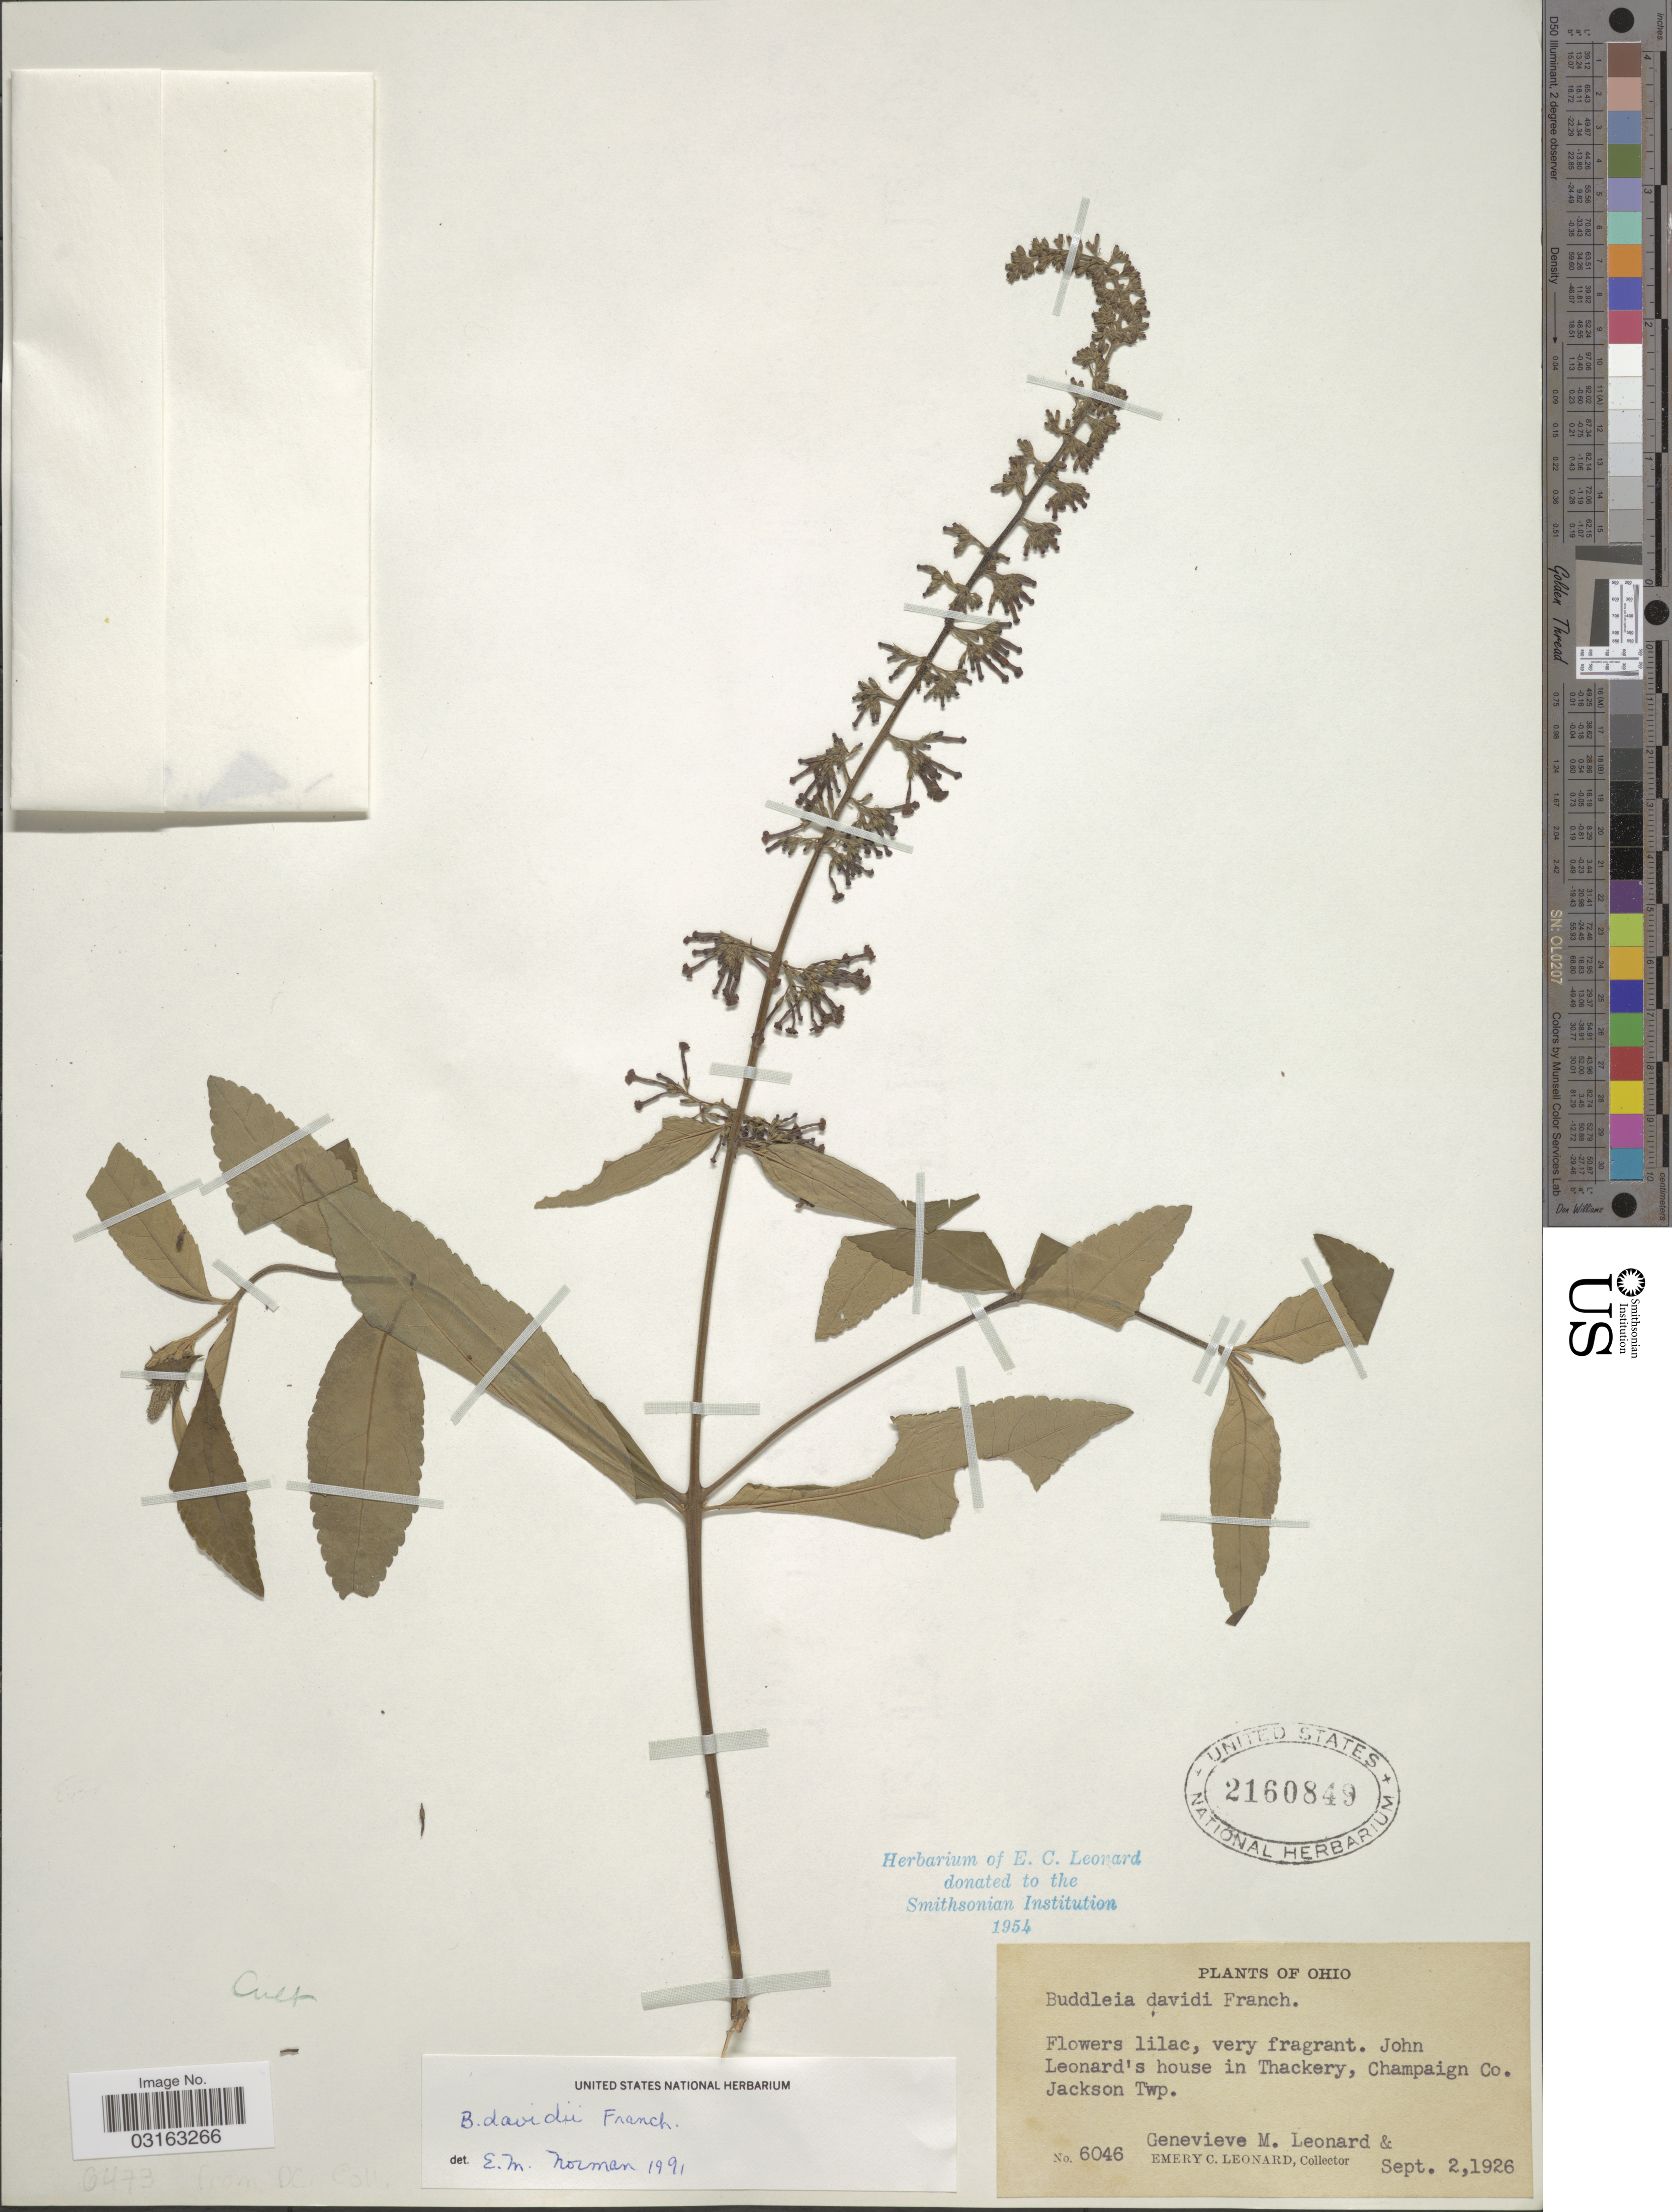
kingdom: Plantae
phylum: Tracheophyta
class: Magnoliopsida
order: Lamiales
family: Scrophulariaceae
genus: Buddleja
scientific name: Buddleja davidii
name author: Franch.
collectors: G. M. Leonard & E. C. Leonard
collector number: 6046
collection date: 1926-09-02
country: United States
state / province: Ohio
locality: John Leonard's house in Thackery, Champaign Co. Jackson Twp.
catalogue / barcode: US 2160849